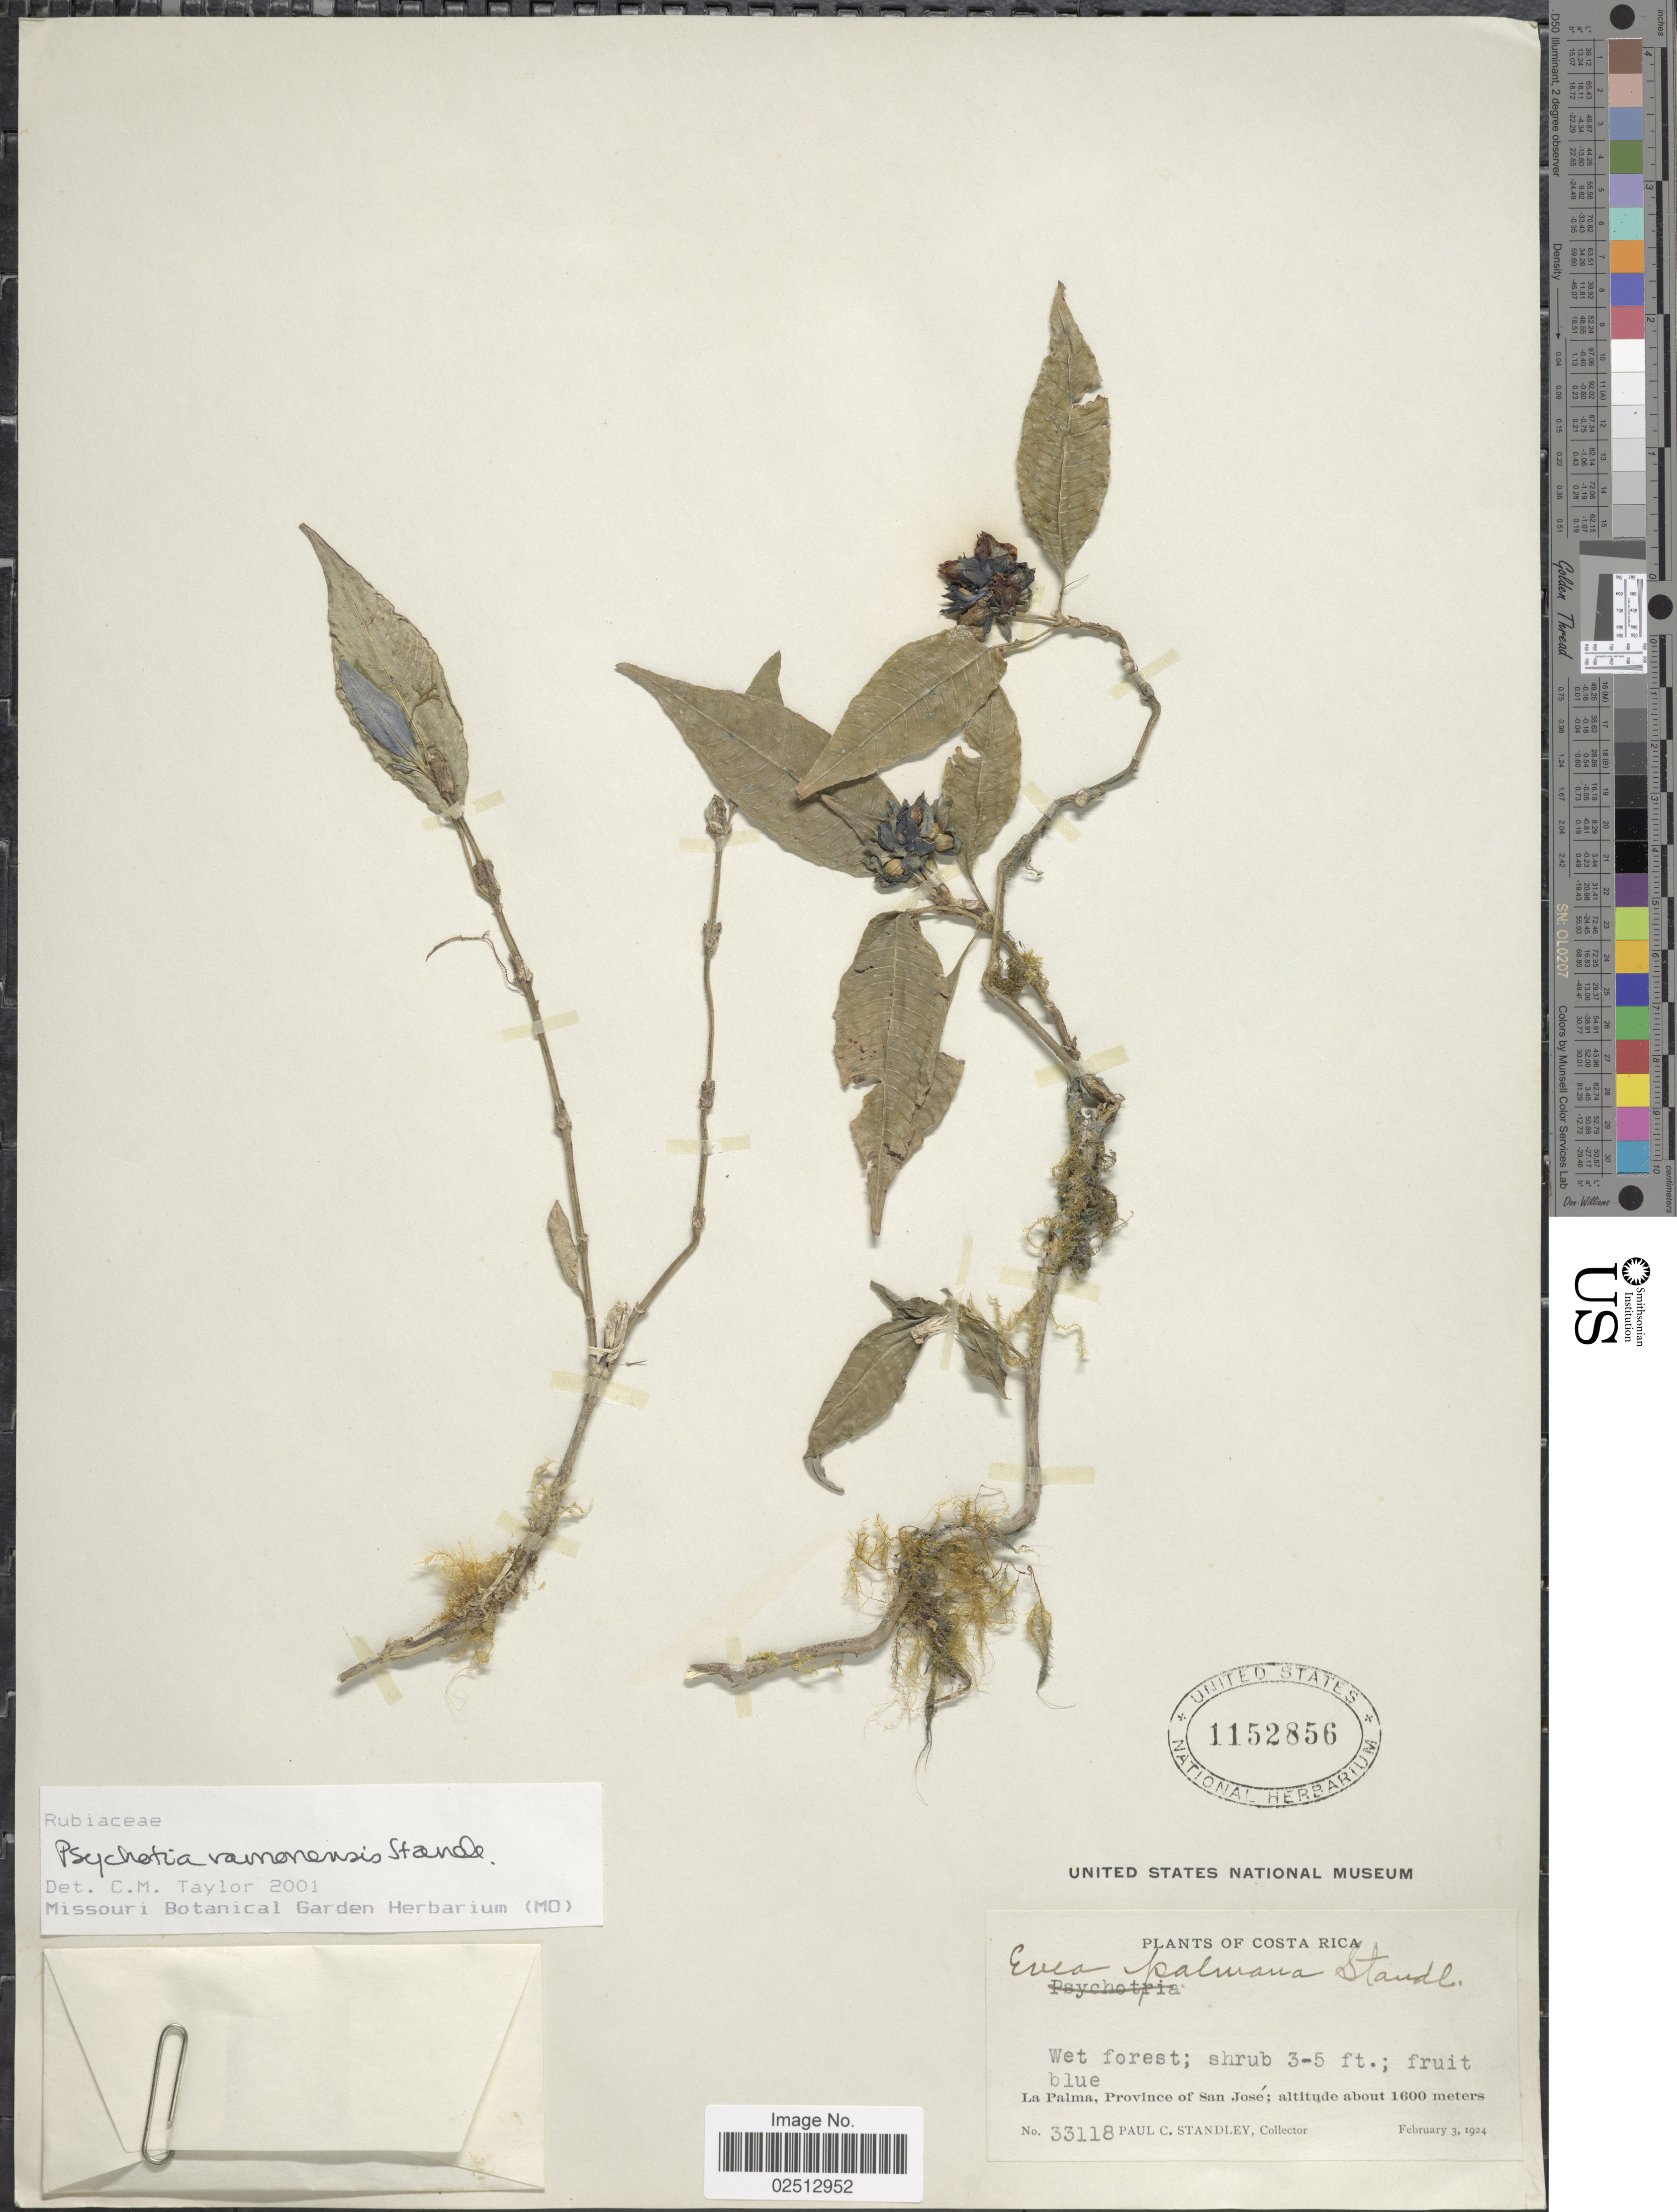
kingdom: Plantae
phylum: Tracheophyta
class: Magnoliopsida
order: Gentianales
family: Rubiaceae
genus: Psychotria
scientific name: Psychotria ramonensis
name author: Standl.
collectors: P. C. Standley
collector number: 33118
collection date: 1924-02-03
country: Costa Rica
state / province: San José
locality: La Palma, Province of San Jose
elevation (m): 1600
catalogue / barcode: US 1152856